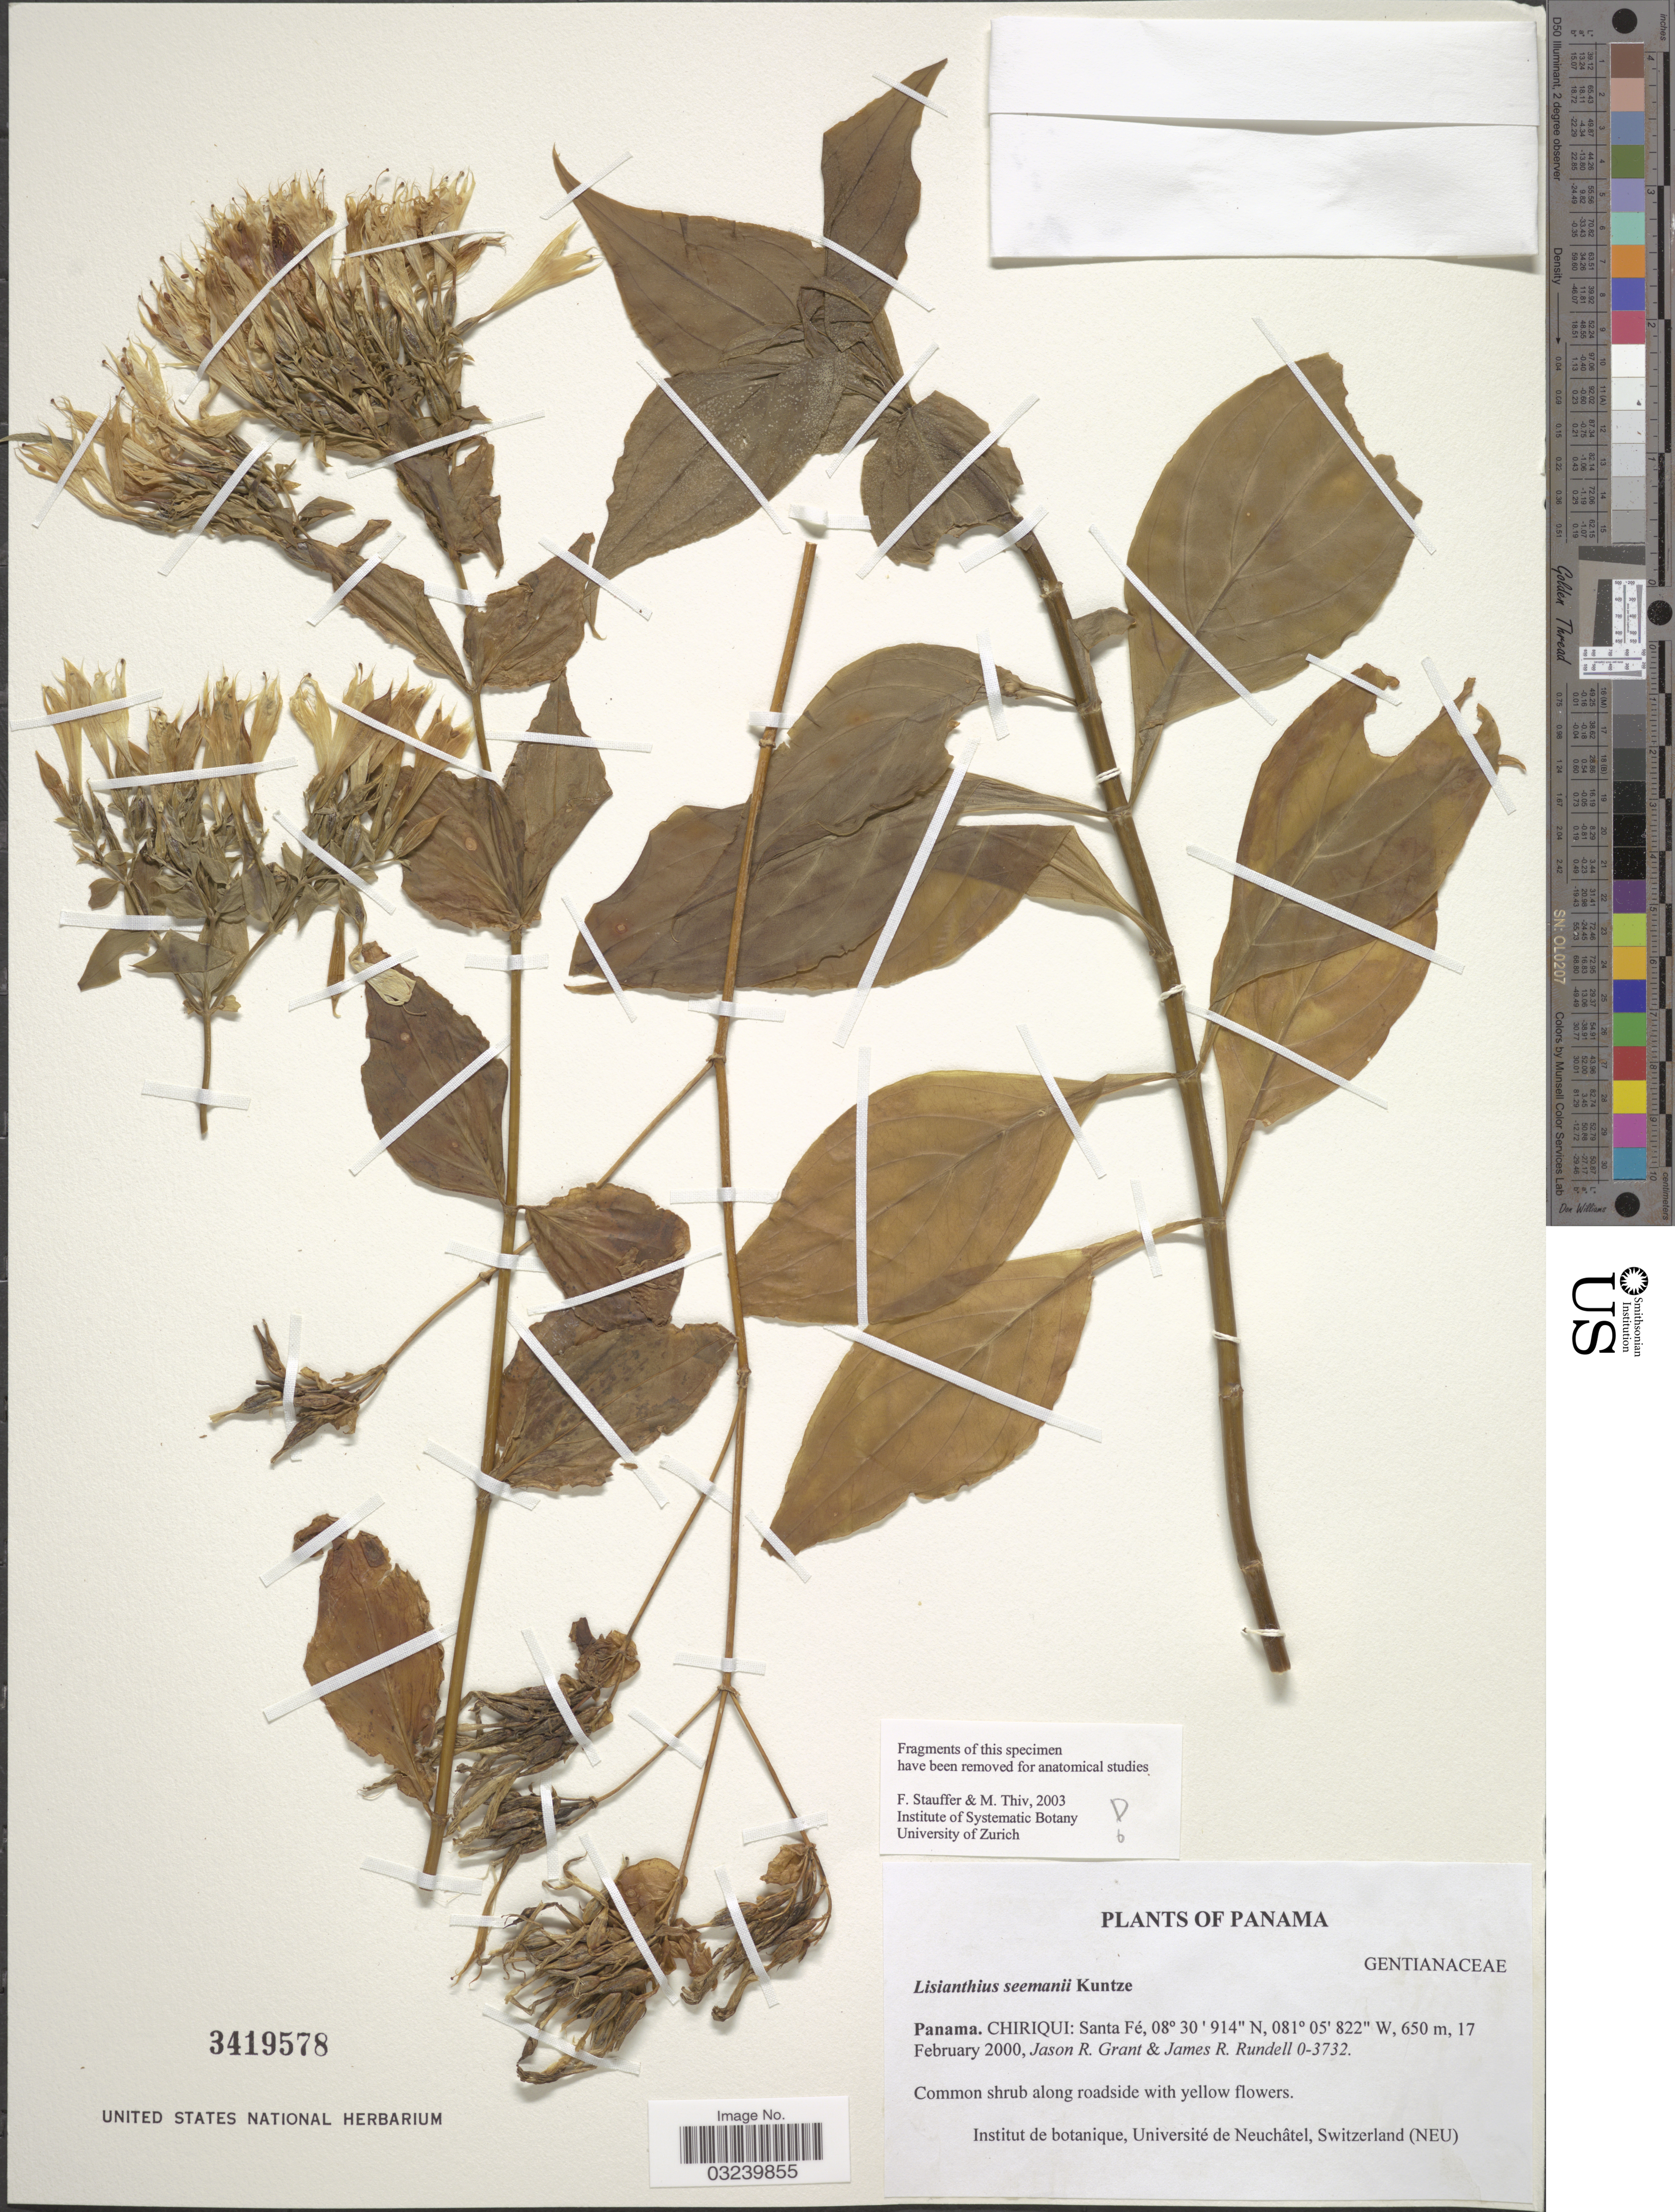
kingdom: Plantae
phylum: Tracheophyta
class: Magnoliopsida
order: Gentianales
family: Gentianaceae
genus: Lisianthius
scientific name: Lisianthius seemannii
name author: (Griseb.) Kuntze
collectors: J. R. Grant & J. R. Rundell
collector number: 0-3732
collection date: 2000-02-17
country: Panama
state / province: Chiriqui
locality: Santa Fé.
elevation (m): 650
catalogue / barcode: US 3419578